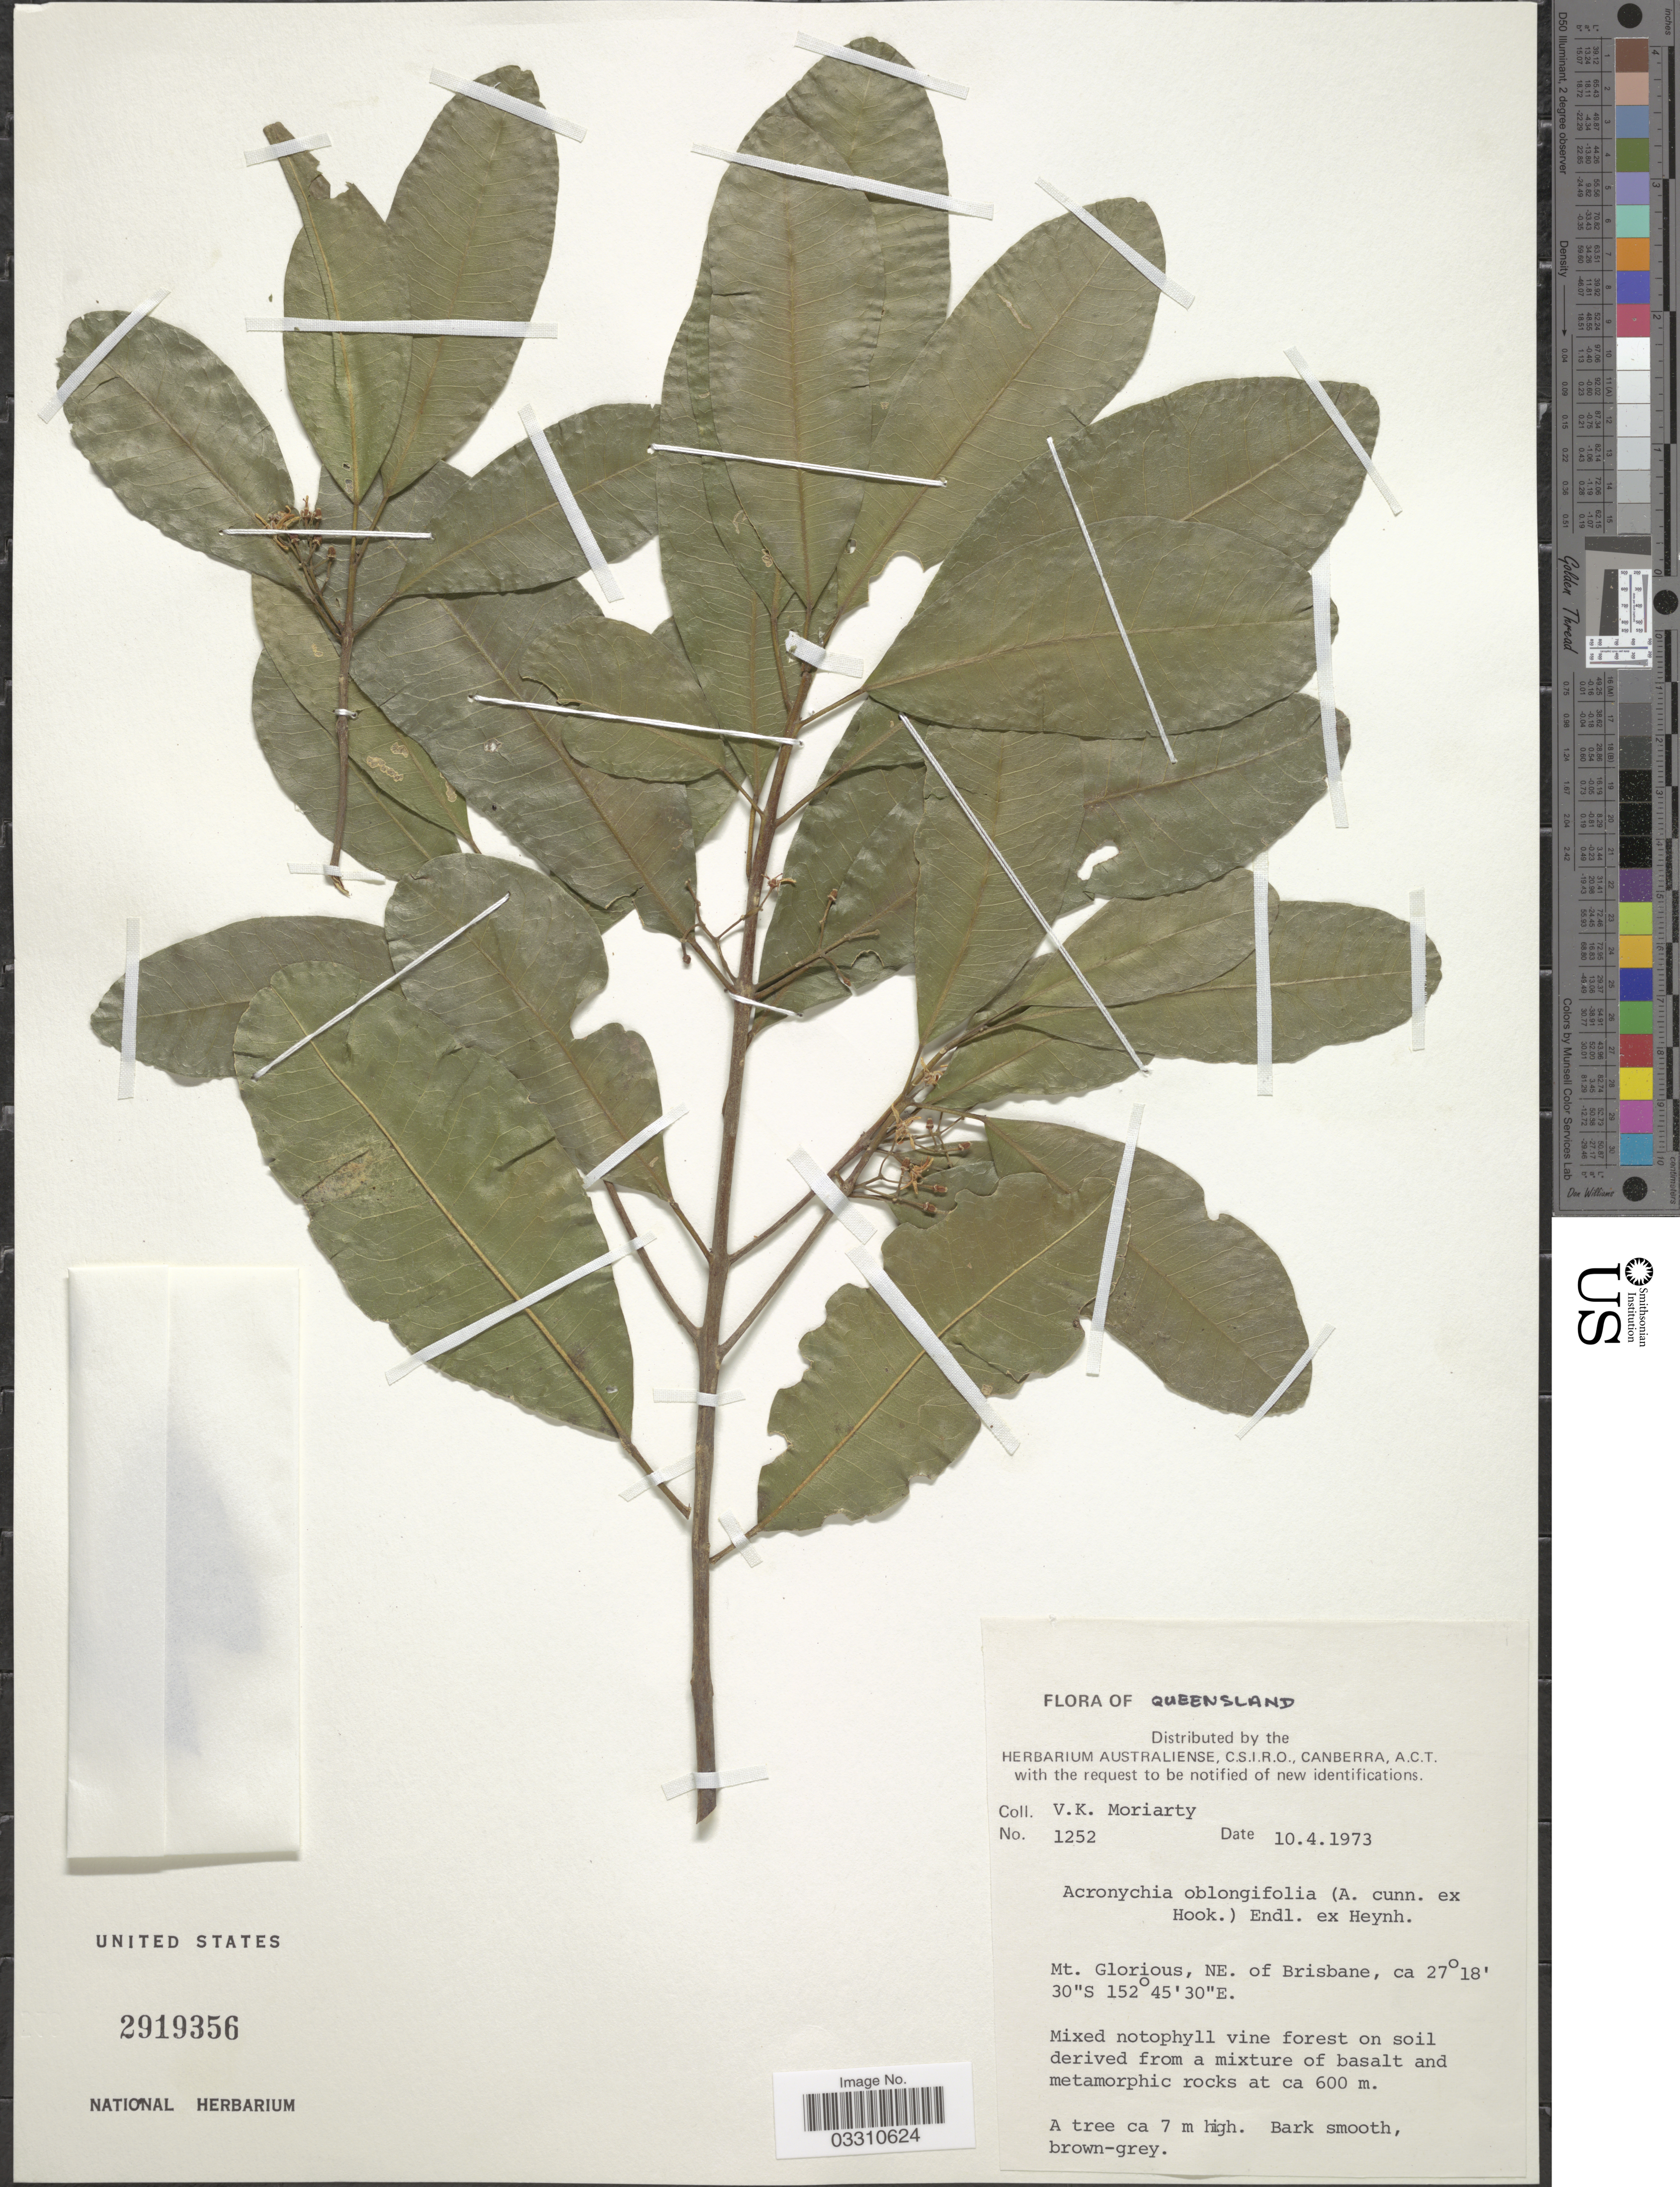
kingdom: Plantae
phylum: Tracheophyta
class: Magnoliopsida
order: Sapindales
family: Rutaceae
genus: Acronychia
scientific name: Acronychia oblongifolia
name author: (A. Cunn. ex Hook.) Endl. ex Heynh.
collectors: V. Moriarty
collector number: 1252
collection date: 1973-04-10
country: Australia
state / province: Queensland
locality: Mt. Glorious, NE. of Brisbane.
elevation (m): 600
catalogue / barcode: US 2919356